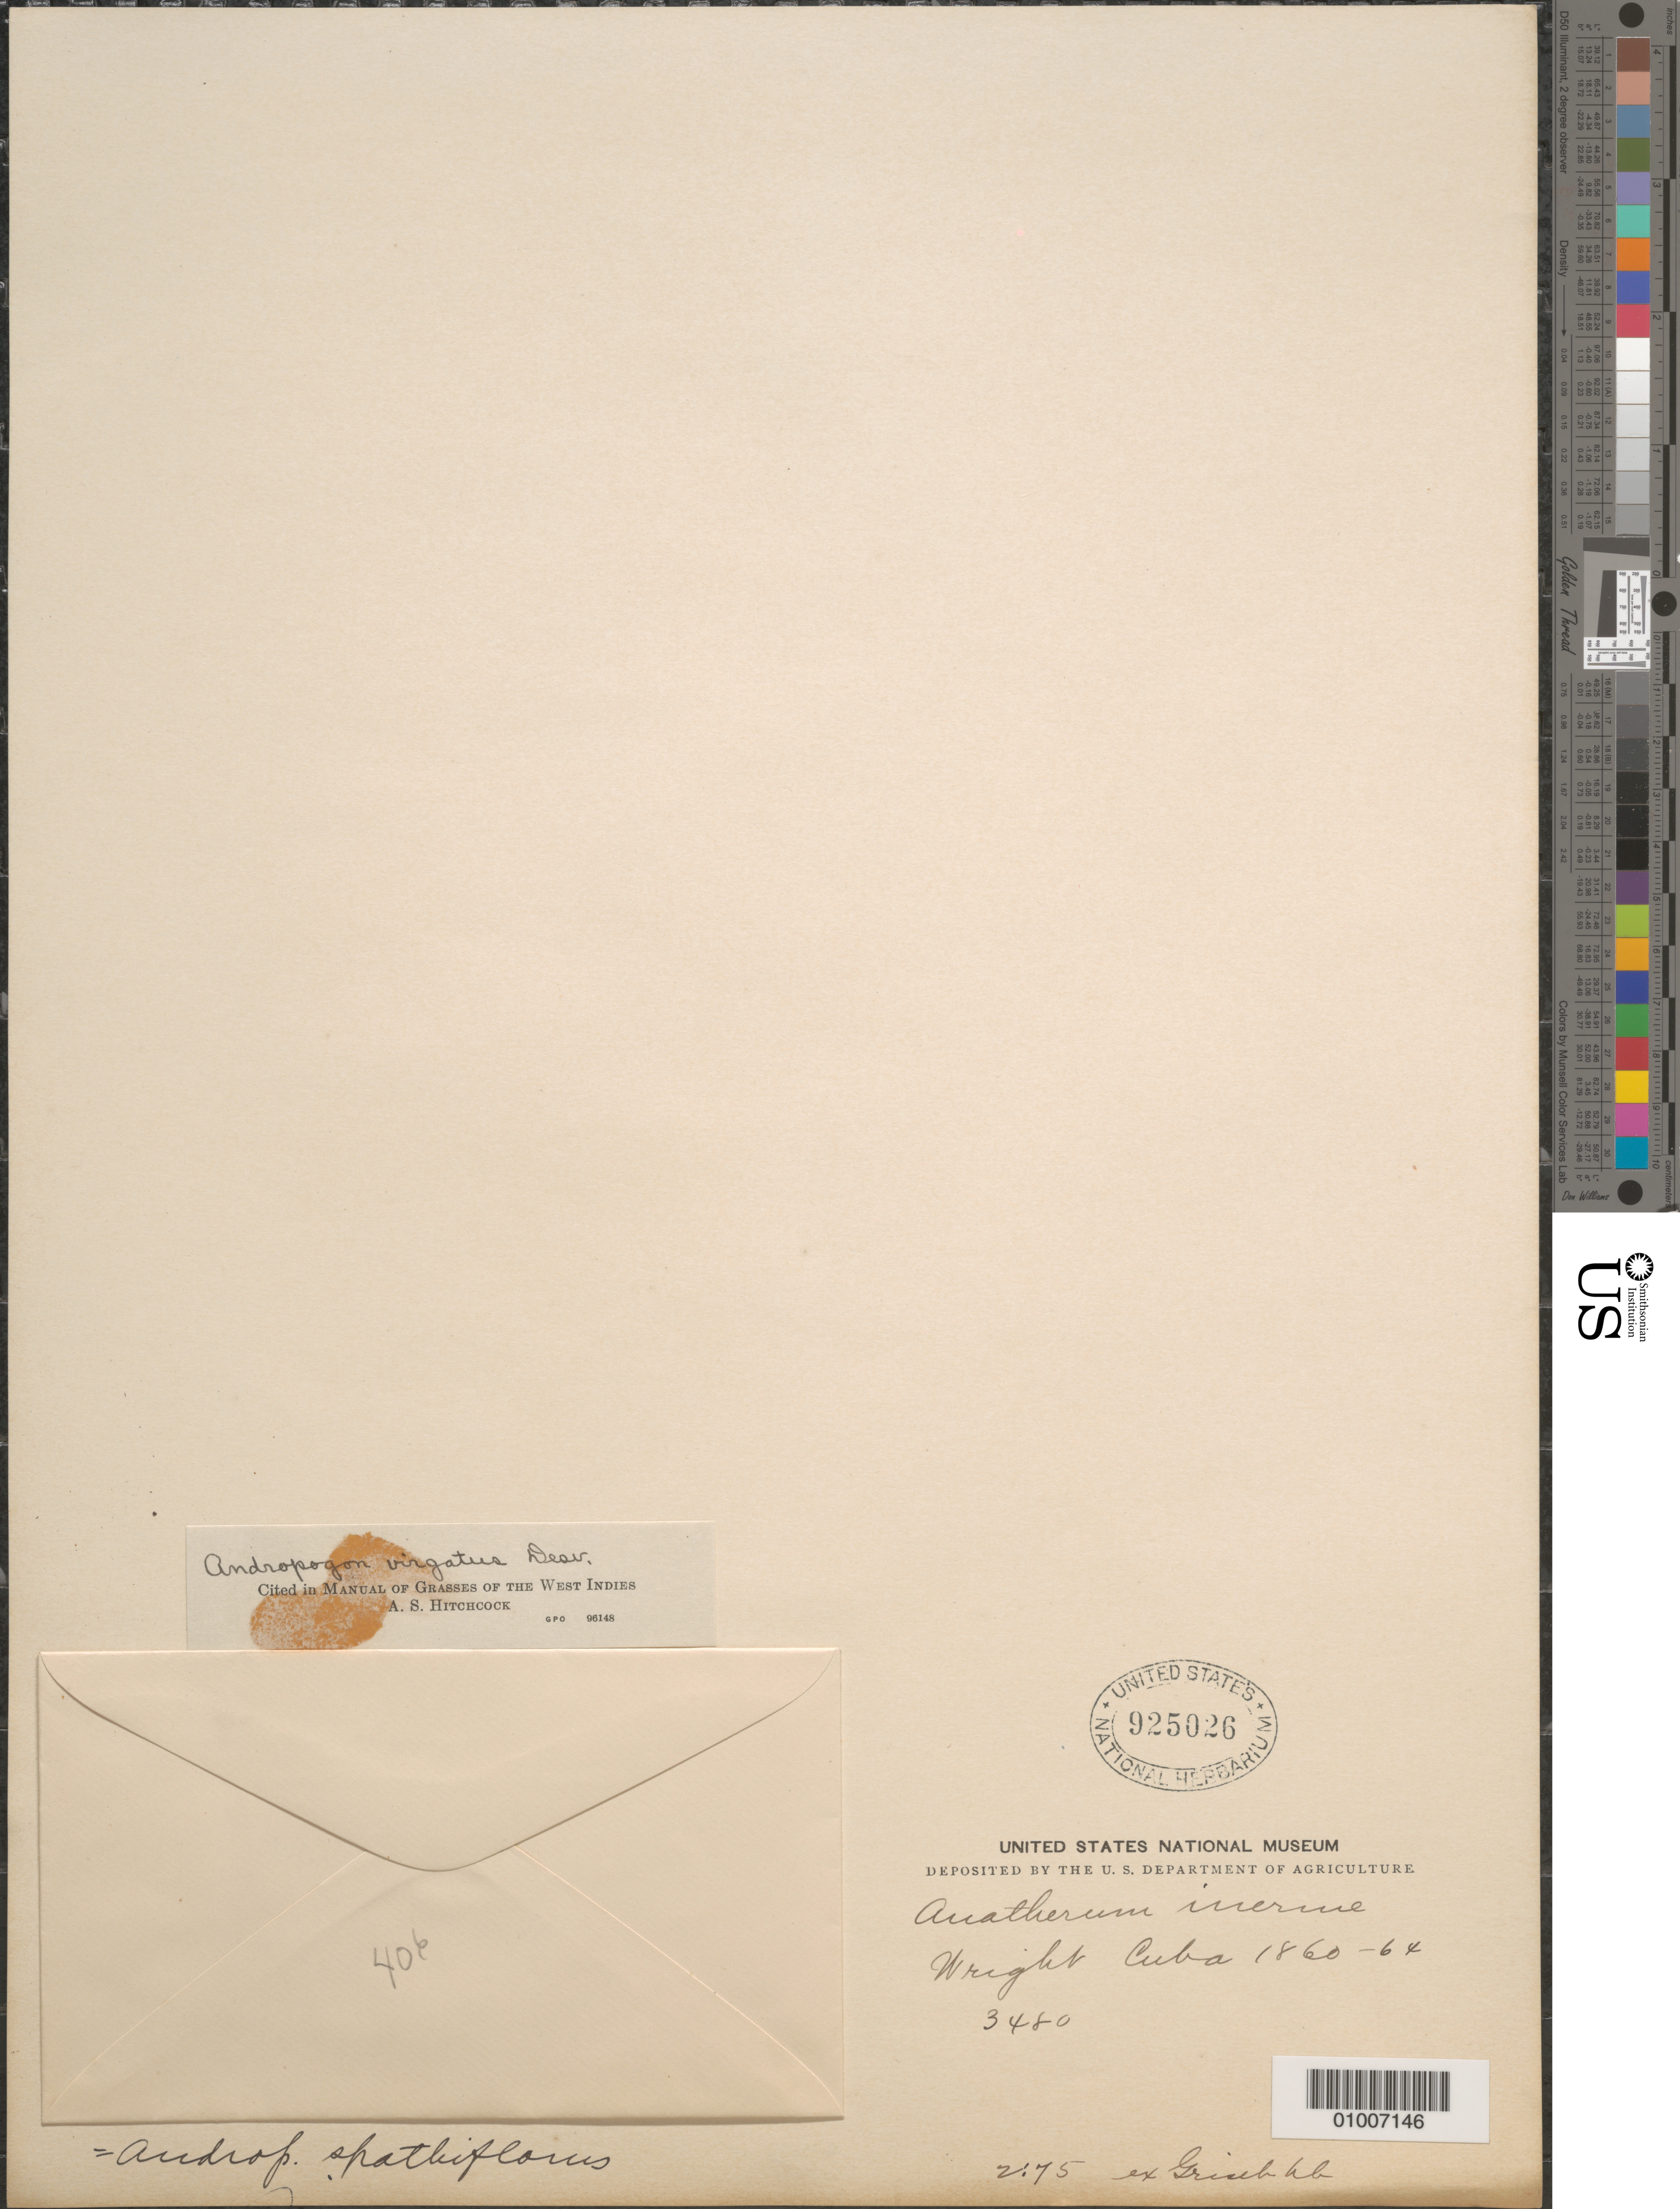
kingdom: Plantae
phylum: Tracheophyta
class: Liliopsida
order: Poales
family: Poaceae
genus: Hypogynium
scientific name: Hypogynium virgatum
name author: (Desv. ex Ham.) Dandy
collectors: C. Wright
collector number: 3480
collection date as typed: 1860 to 1864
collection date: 1860/1864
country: Cuba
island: Cuba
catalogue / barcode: US 925026